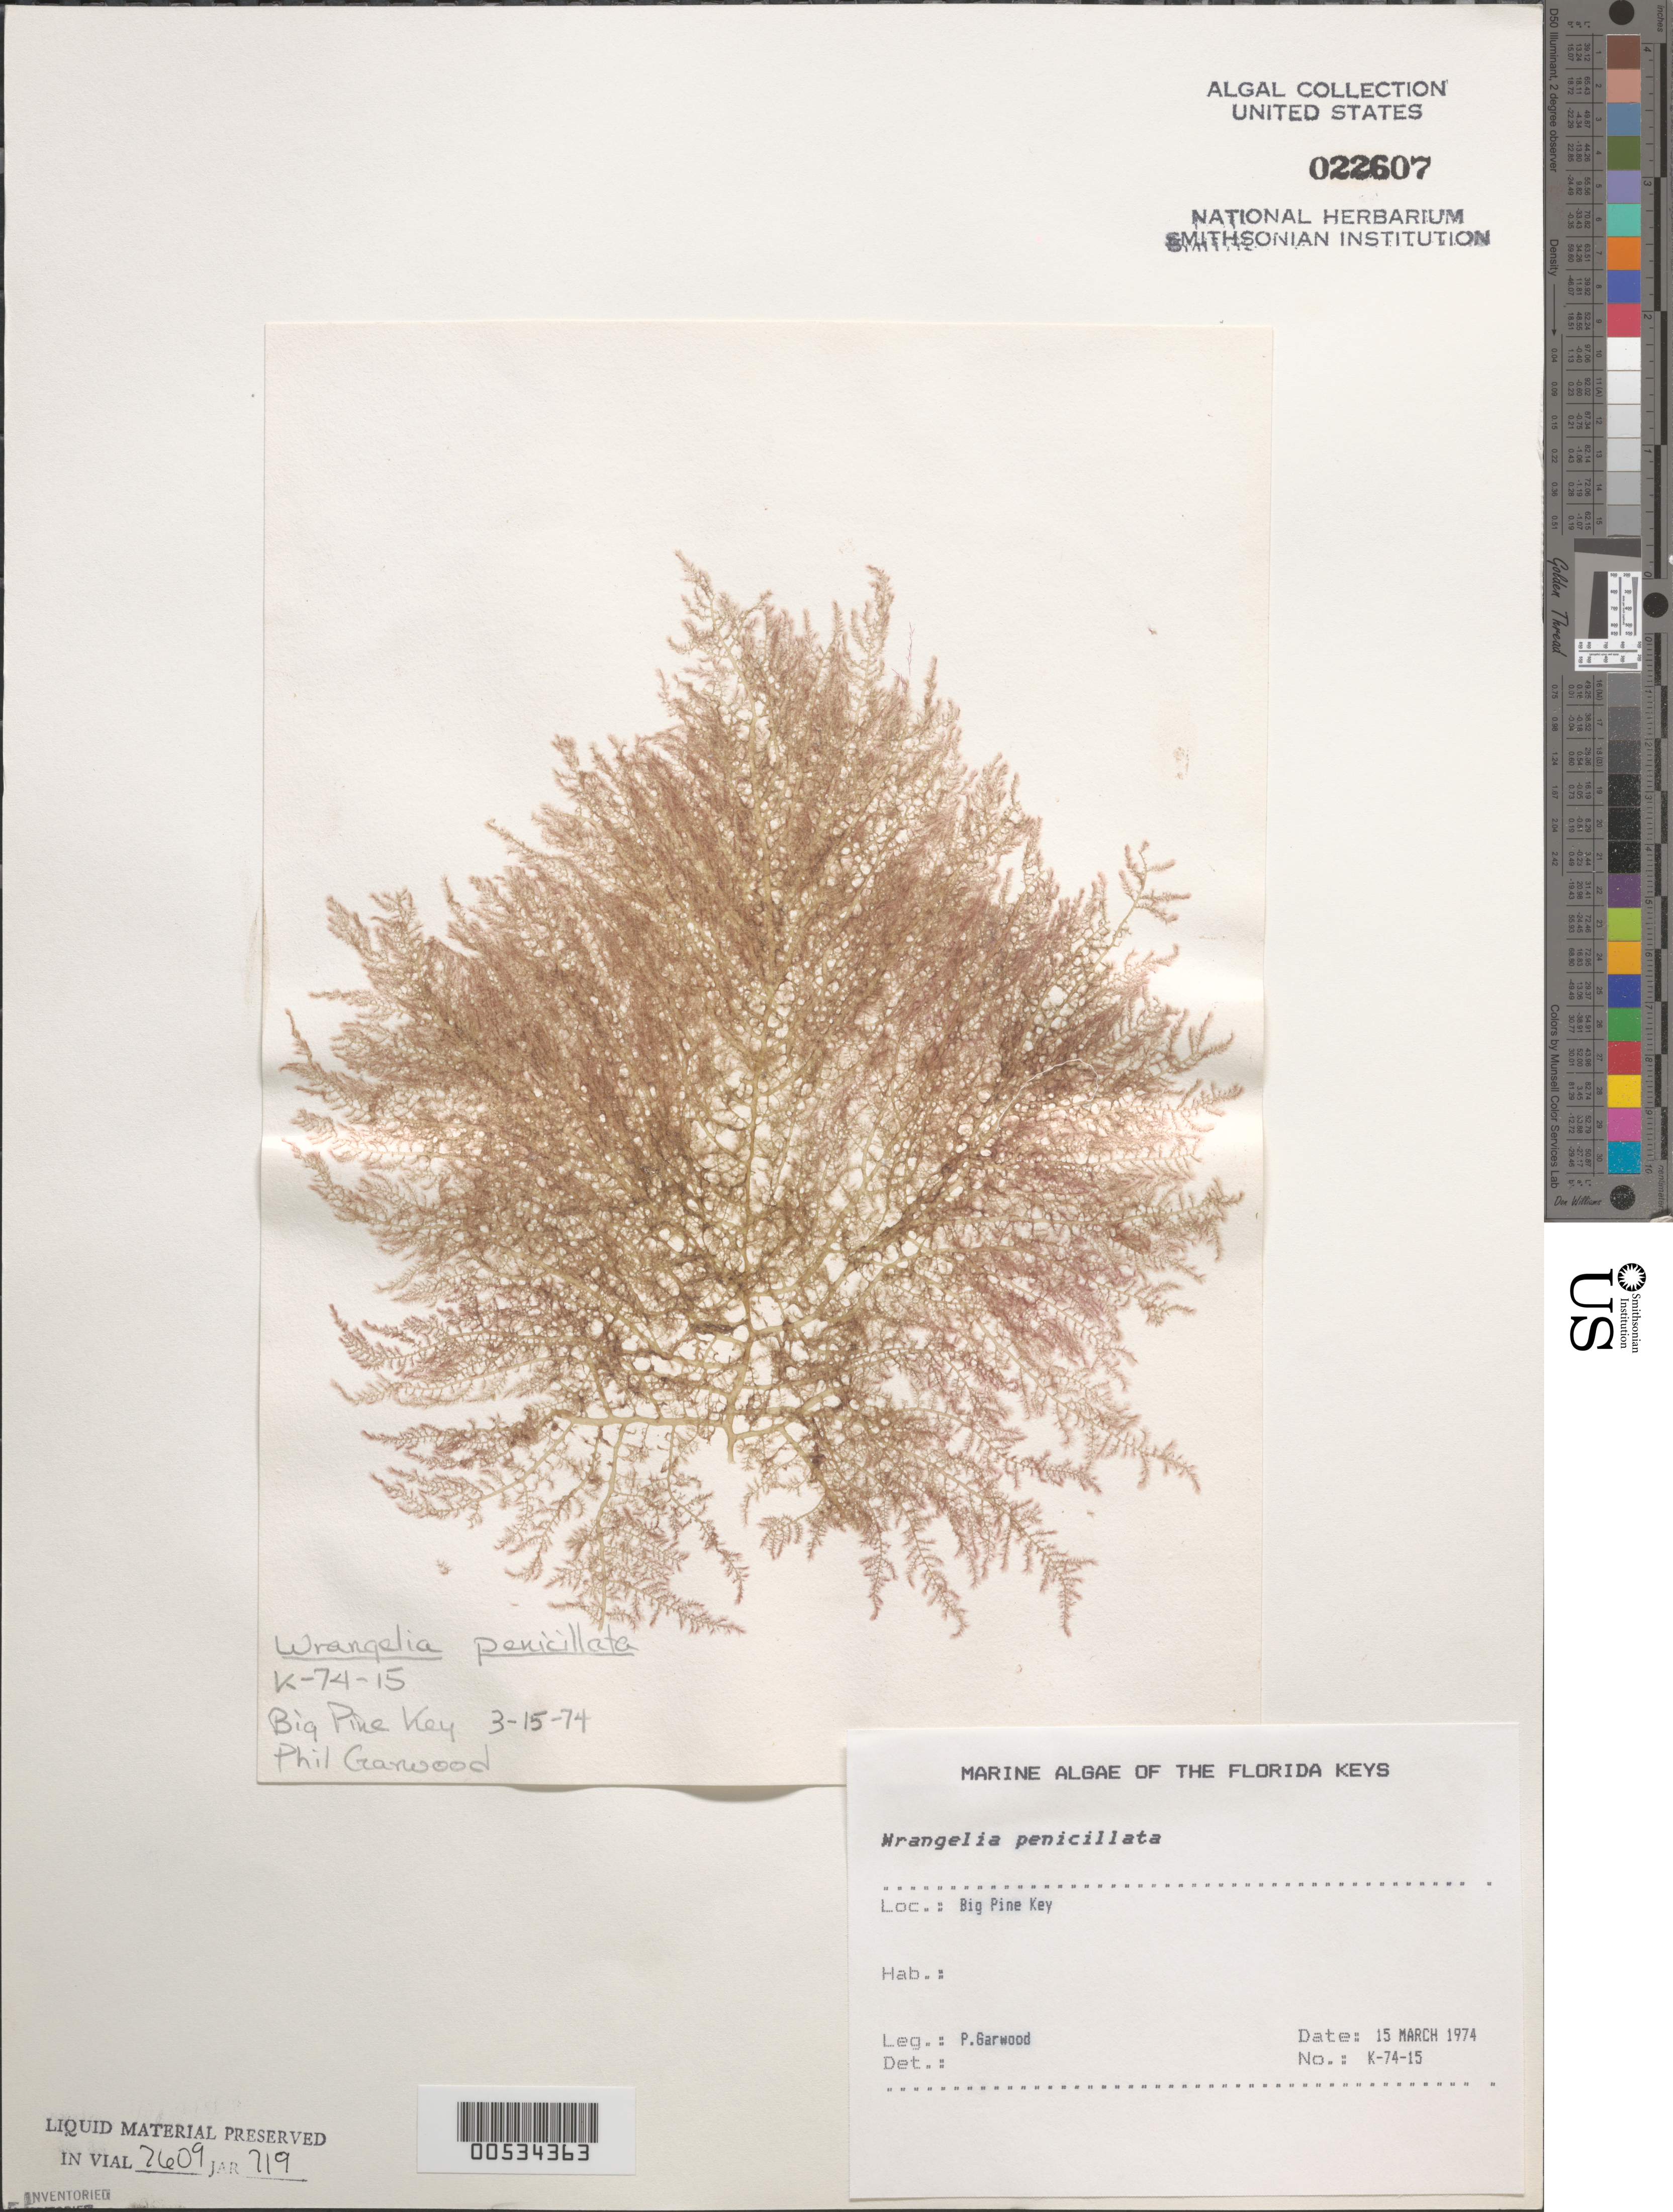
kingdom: Plantae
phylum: Rhodophyta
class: Florideophyceae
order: Ceramiales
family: Wrangeliaceae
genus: Wrangelia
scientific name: Wrangelia penicillata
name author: (C. Agardh) C. Agardh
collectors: P. Garwood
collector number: K-74-15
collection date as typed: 15 Mar 1974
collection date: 1974-03-15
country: United States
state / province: Florida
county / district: Monroe County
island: Big Pine Key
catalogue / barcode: US 22607